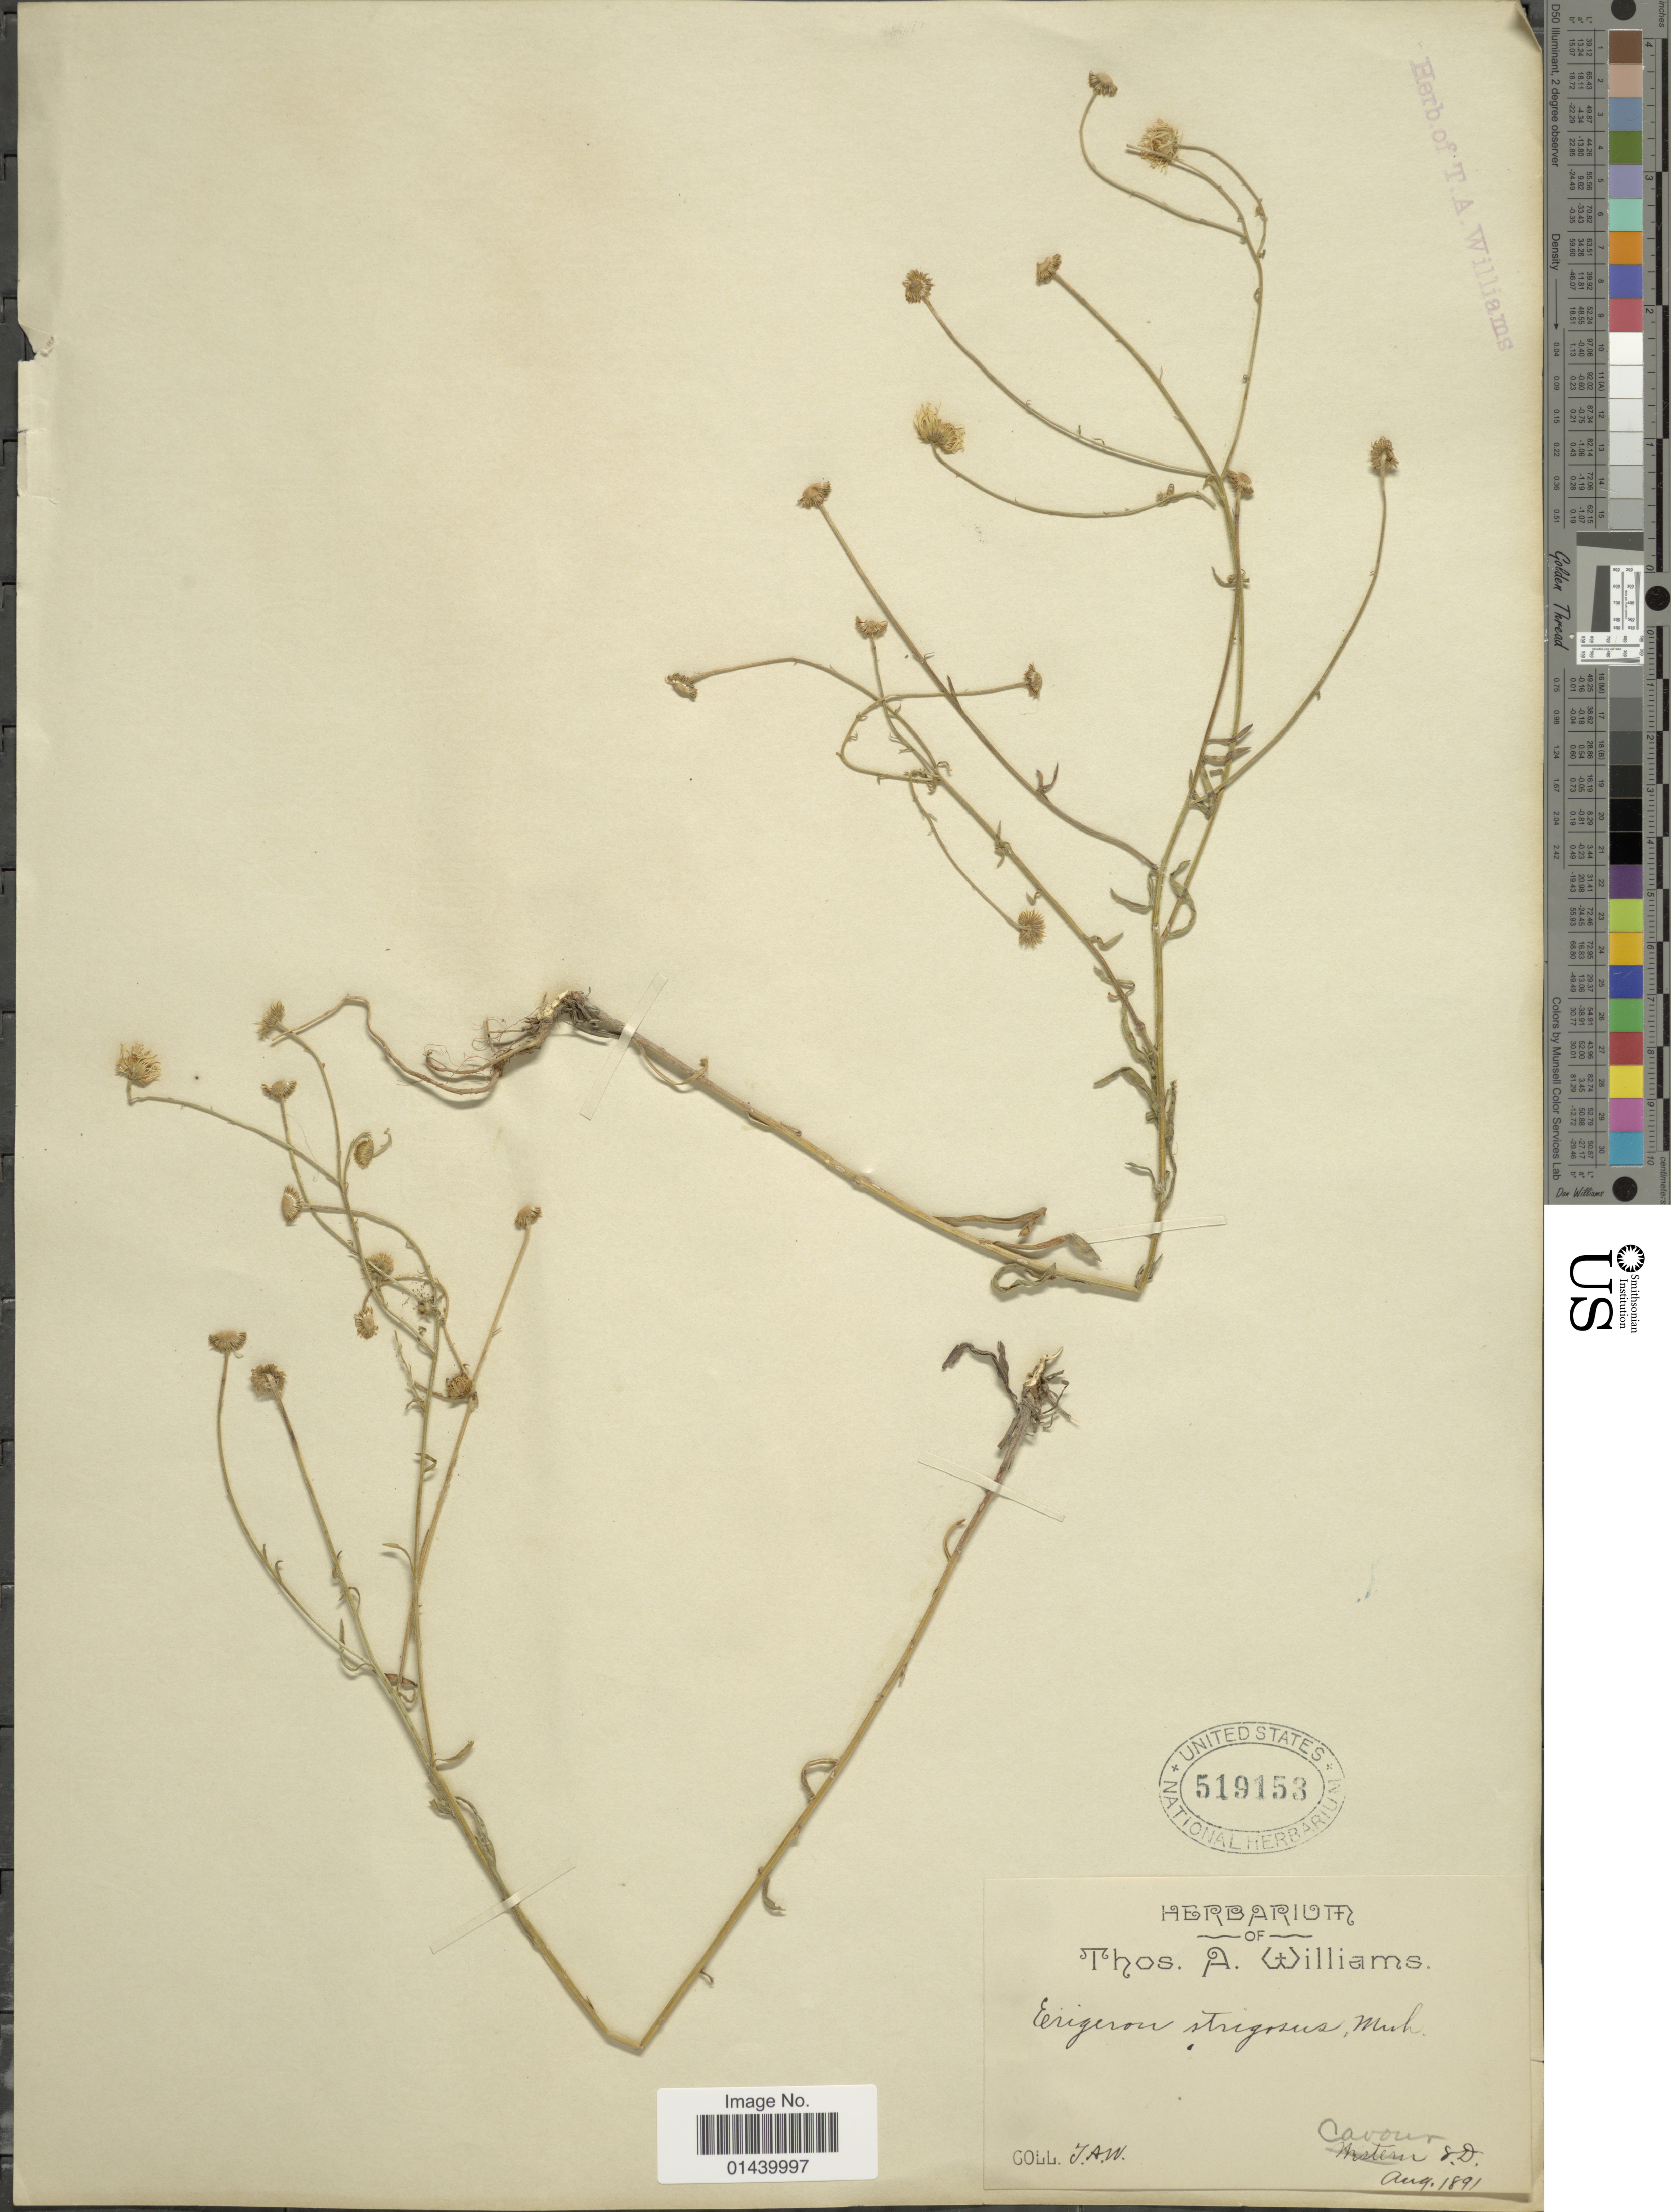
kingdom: Plantae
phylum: Tracheophyta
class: Magnoliopsida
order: Asterales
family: Asteraceae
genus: Erigeron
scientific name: Erigeron strigosus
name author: Muhl. ex Willd.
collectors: T. A. Williams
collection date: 1891-08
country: United States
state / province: South Dakota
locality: Cavour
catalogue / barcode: US 519153